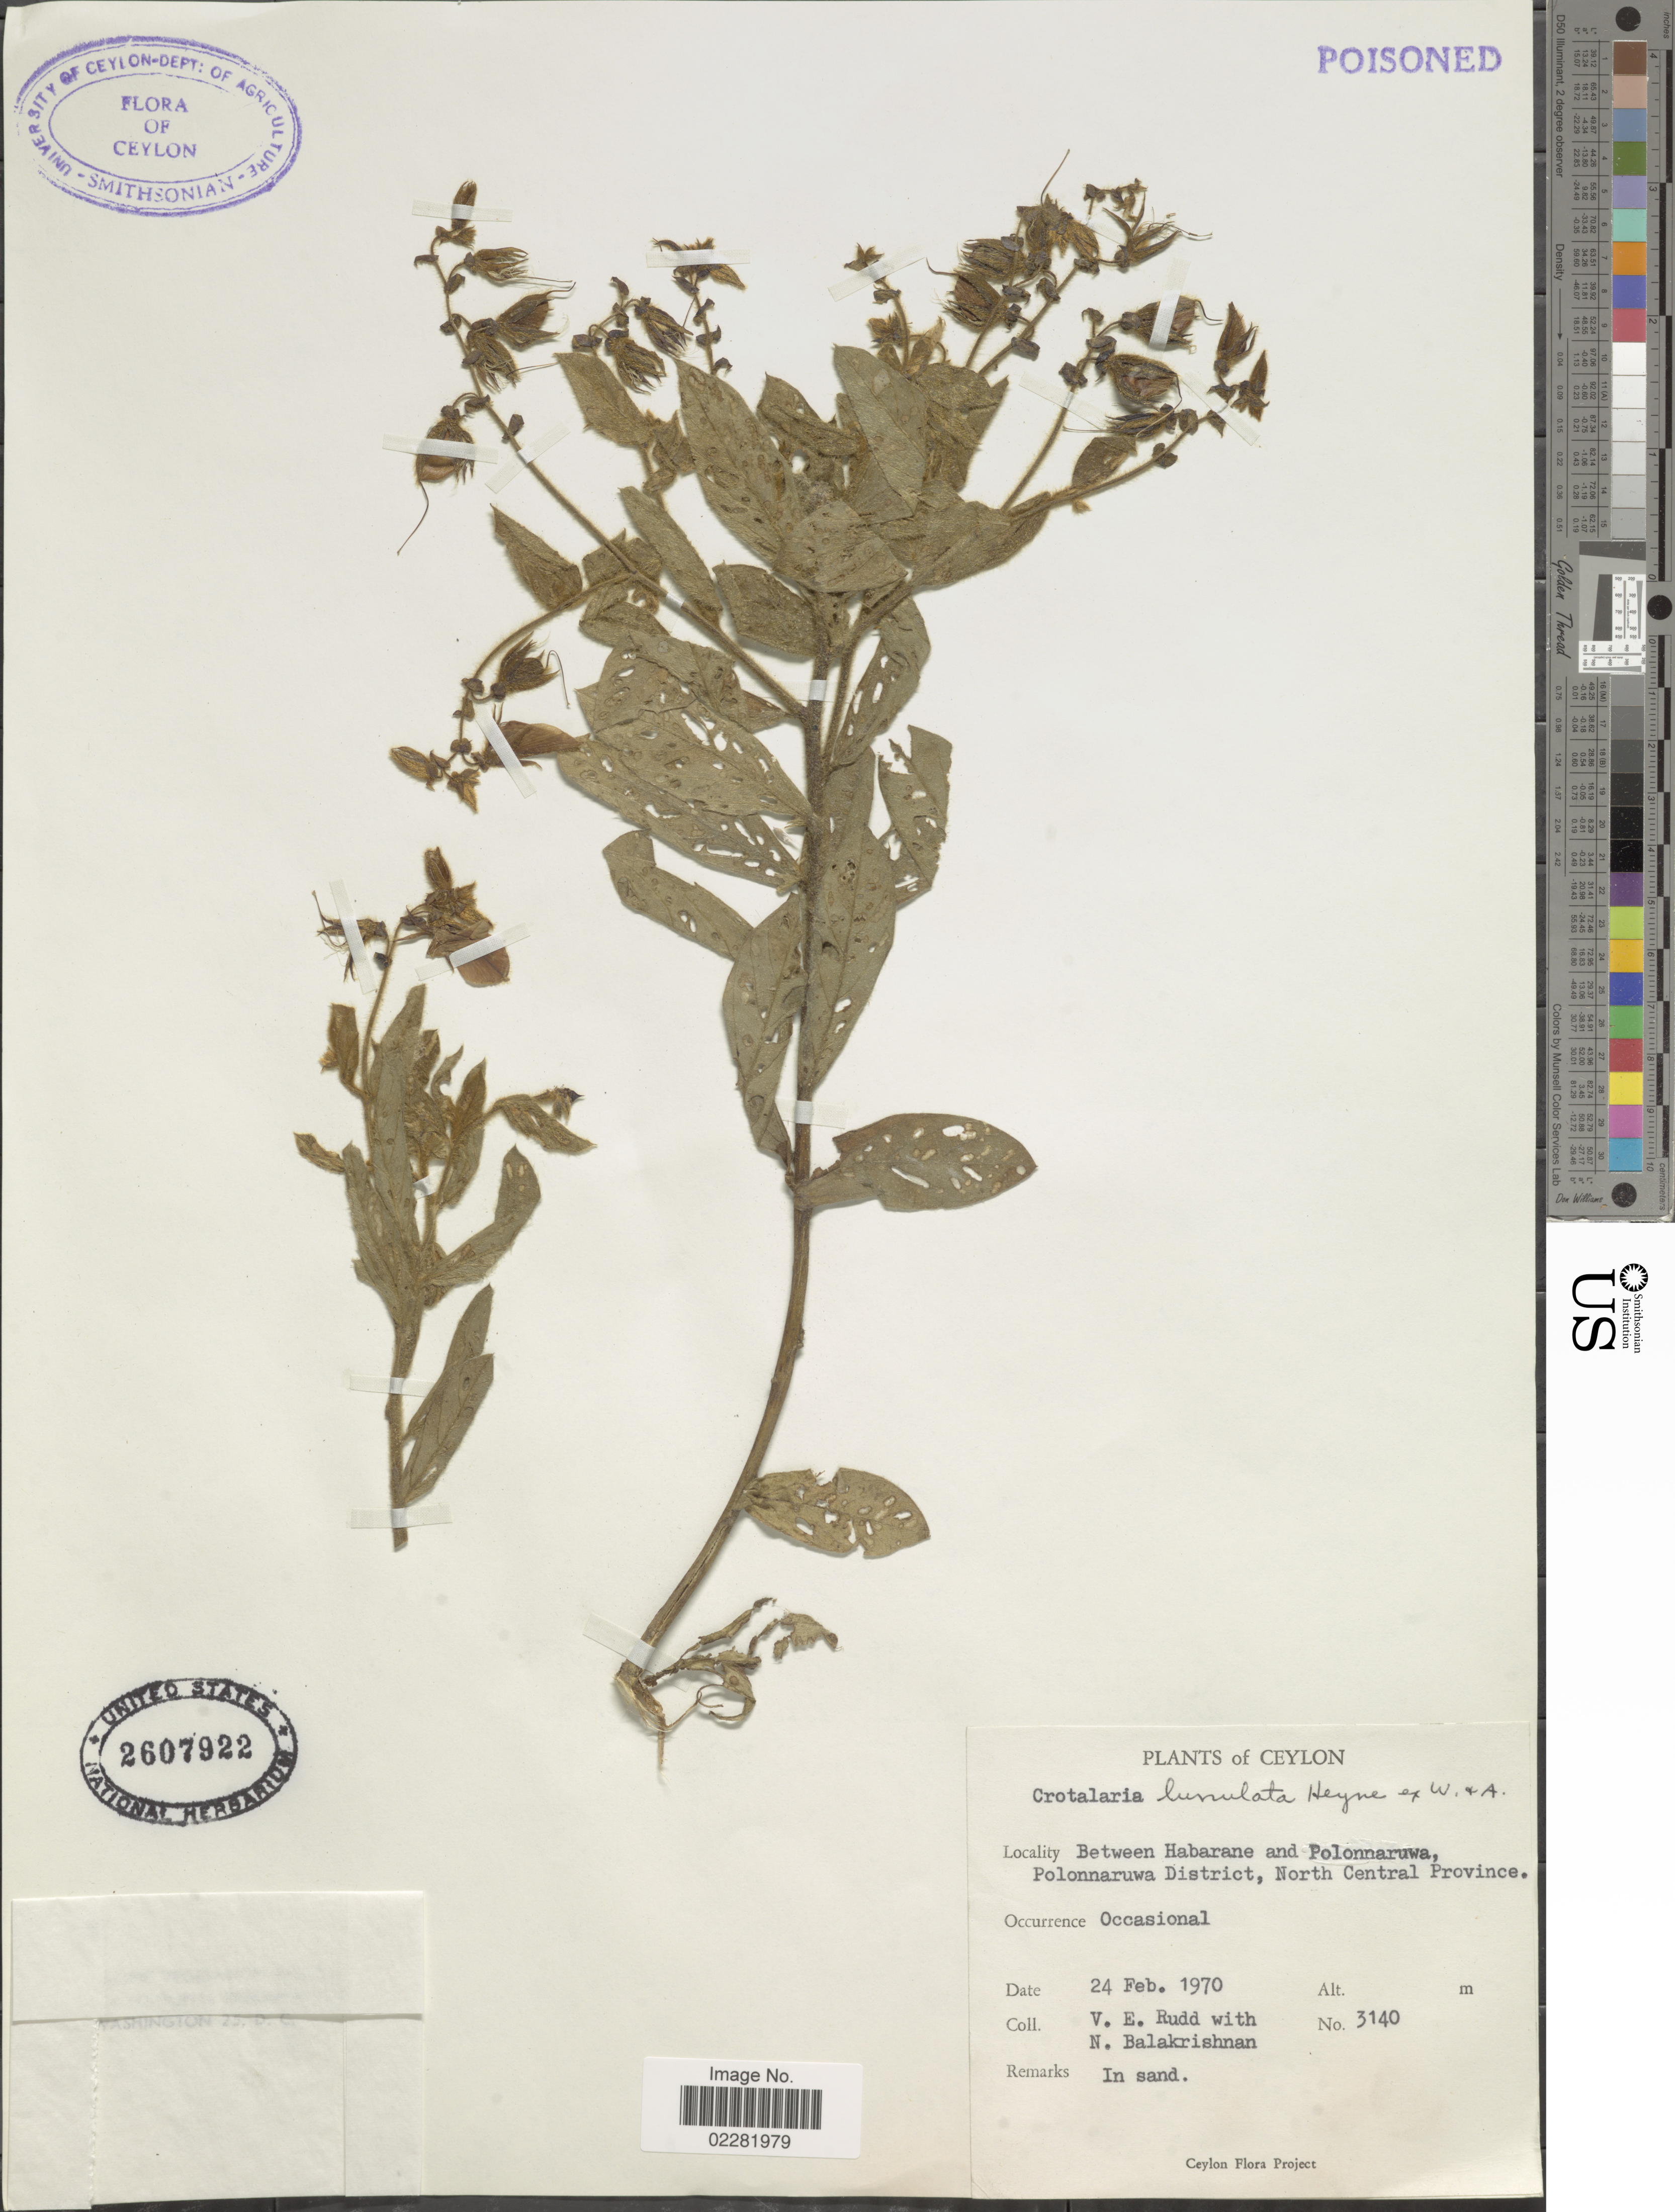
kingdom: Plantae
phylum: Tracheophyta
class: Magnoliopsida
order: Fabales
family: Fabaceae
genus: Crotalaria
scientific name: Crotalaria lunulata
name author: Wight & Arn.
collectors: V. E. Rudd & N. Balakrishnan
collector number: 3140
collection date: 1970-02-24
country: Sri Lanka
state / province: North Central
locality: Ceylon, between Habarne and Polonnaruwa, Polonnaruwa District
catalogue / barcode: US 2607922